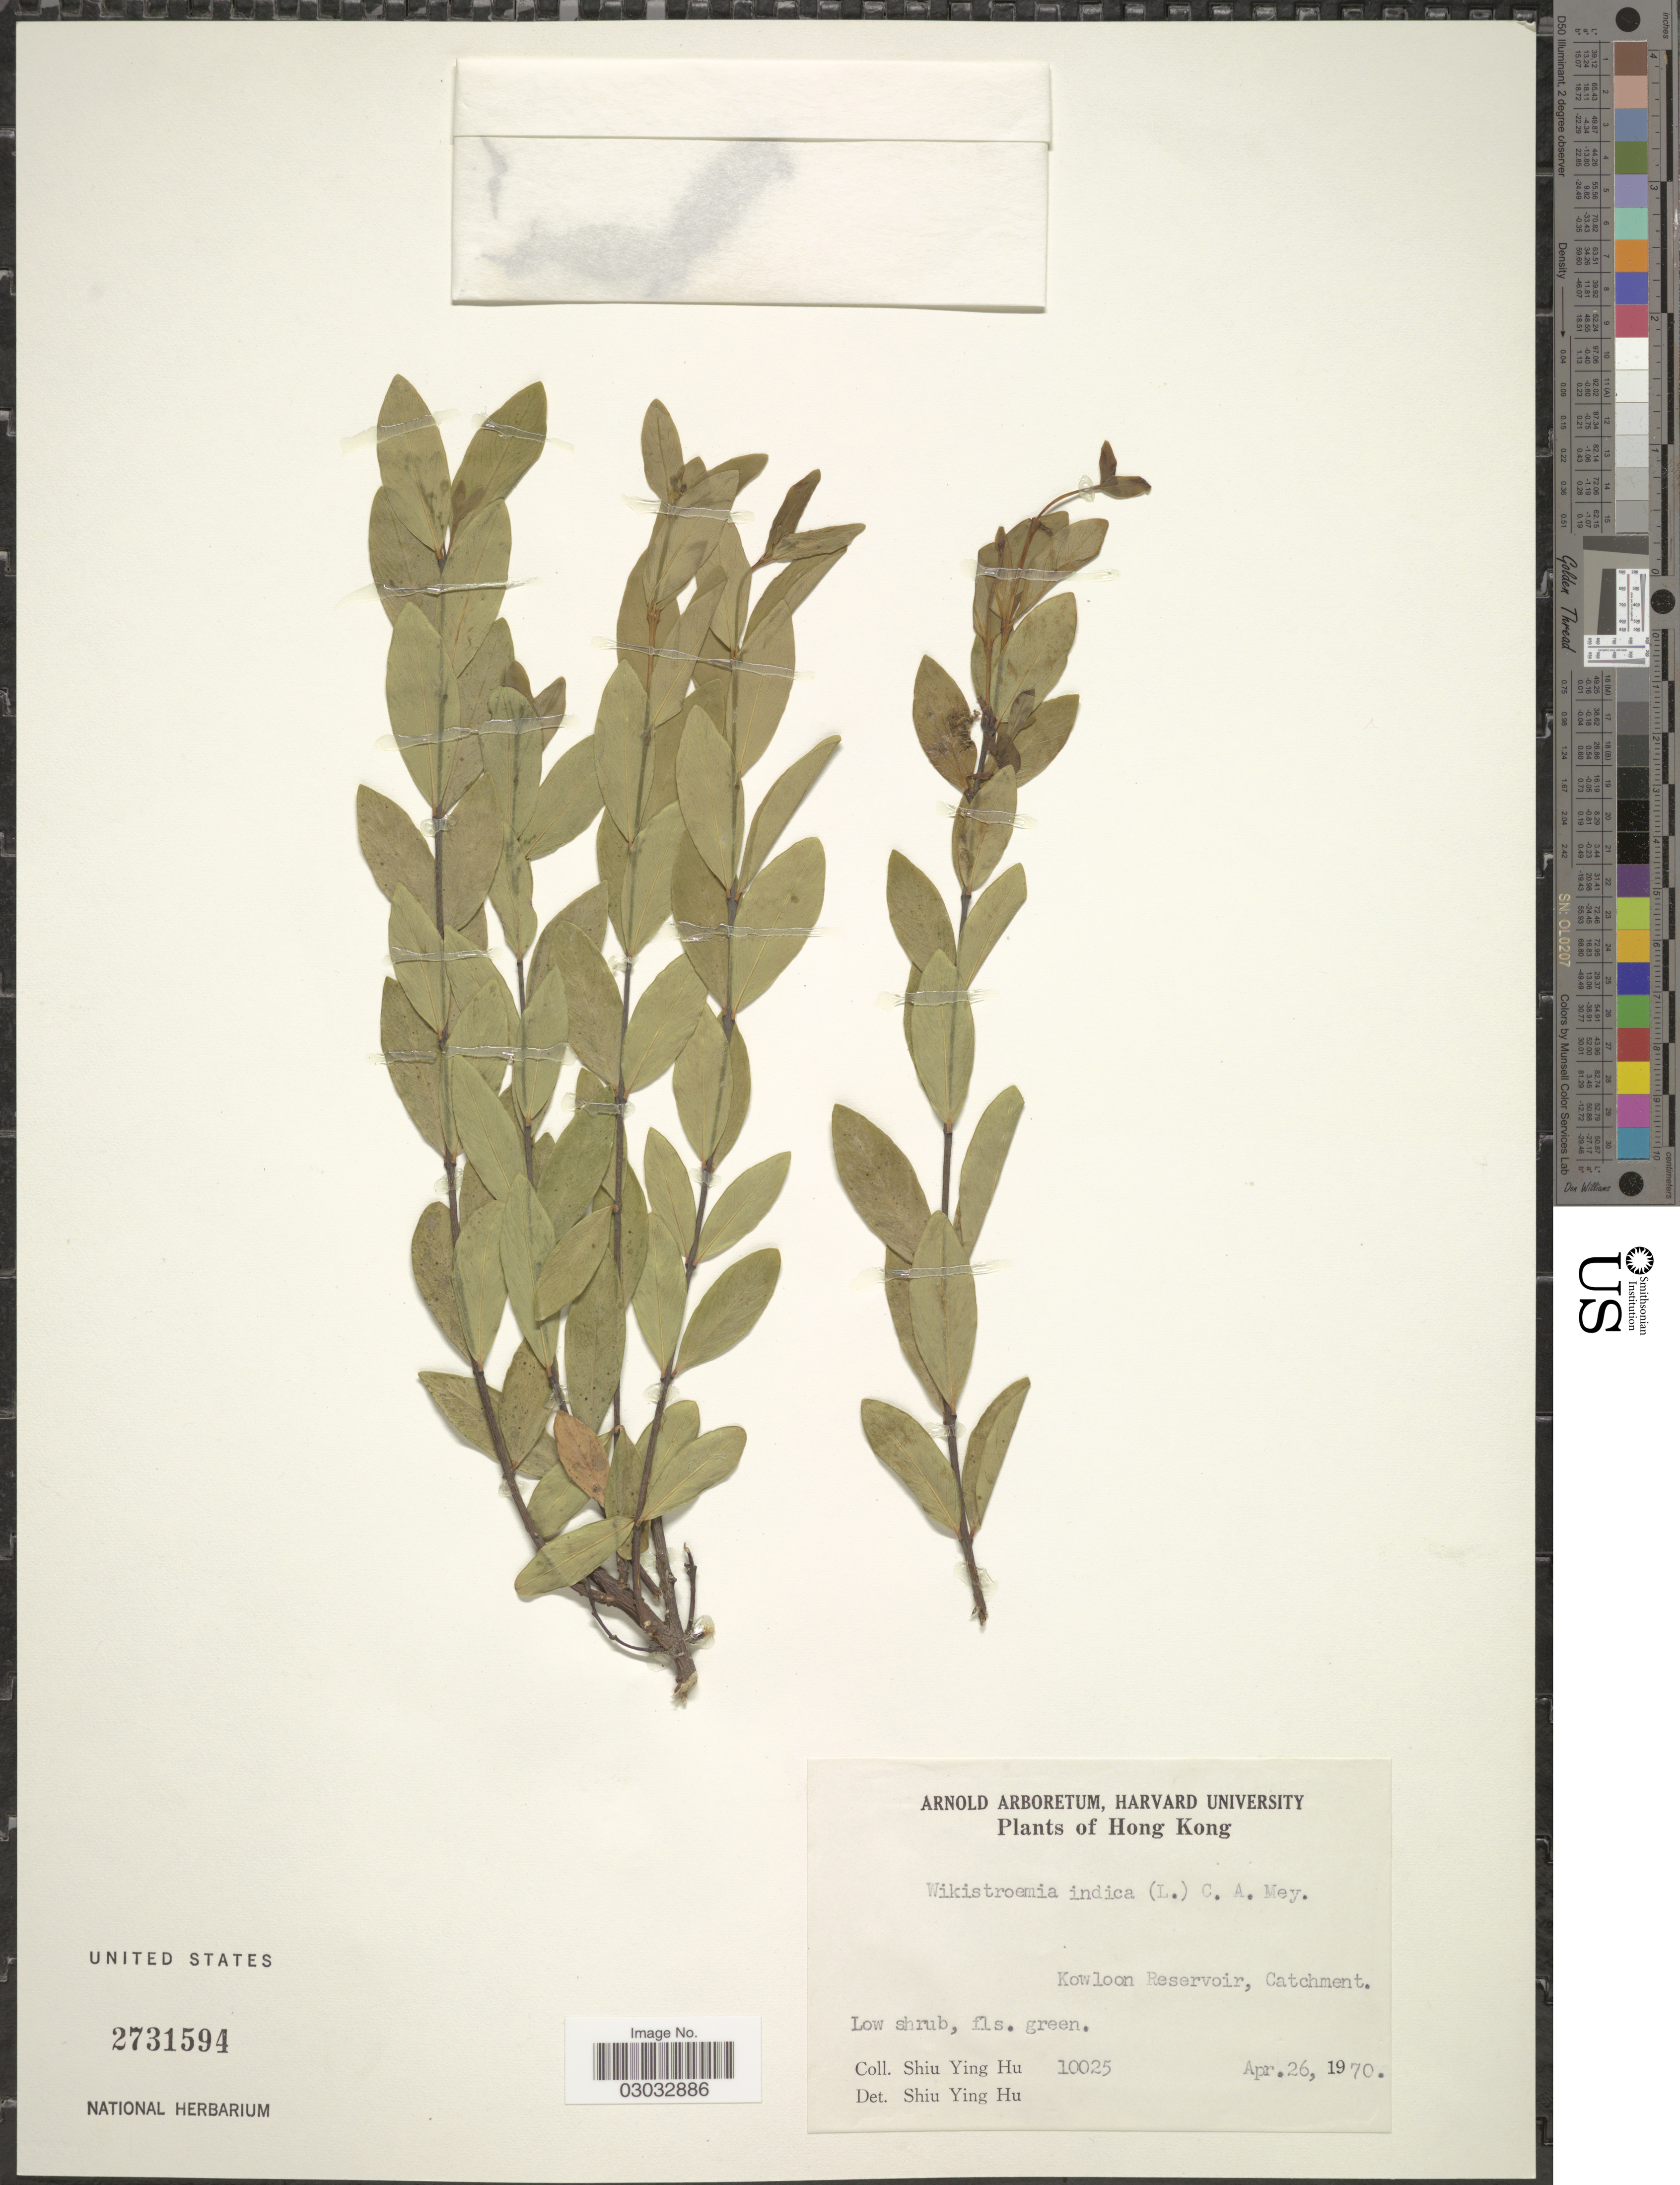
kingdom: Plantae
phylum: Tracheophyta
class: Magnoliopsida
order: Malvales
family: Thymelaeaceae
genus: Wikstroemia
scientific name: Wikstroemia indica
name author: (L.) C.A. Mey.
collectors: S. Y. Hu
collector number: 10025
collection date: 1970-04-26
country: China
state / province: Hong Kong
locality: Kowloon Reservoir, Catchment.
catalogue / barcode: US 2731594